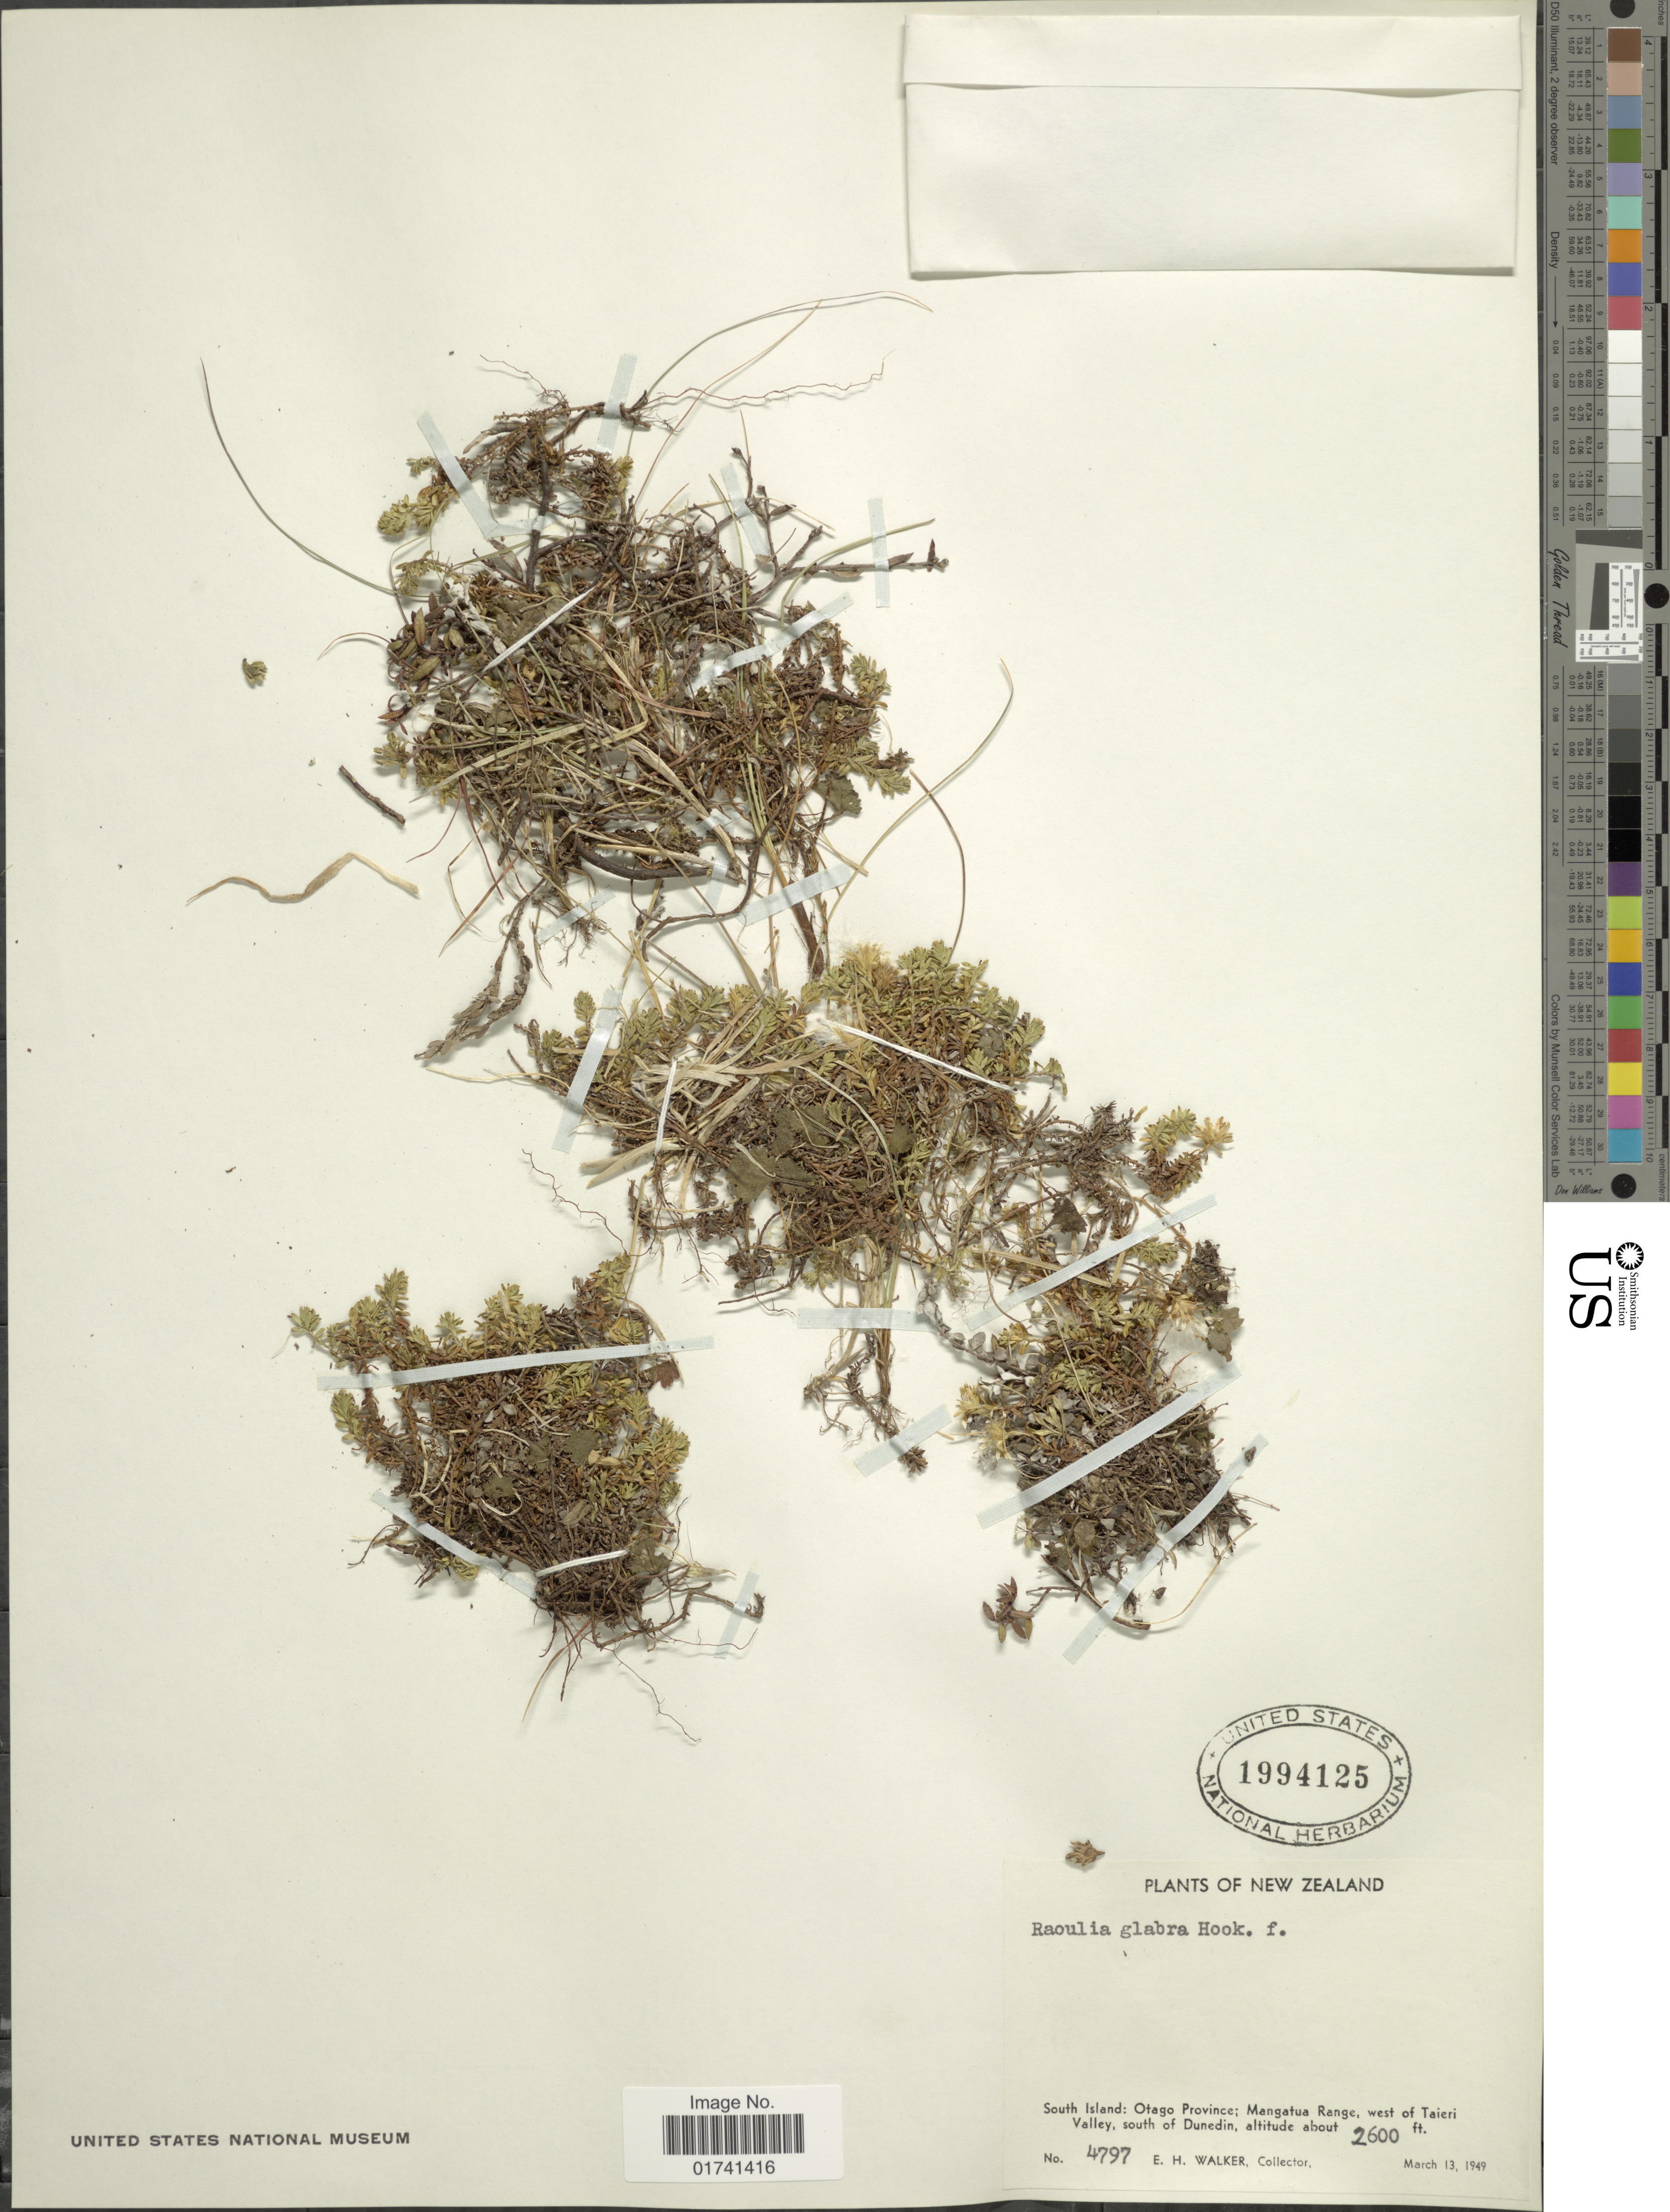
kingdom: Plantae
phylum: Tracheophyta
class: Magnoliopsida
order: Asterales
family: Asteraceae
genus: Raoulia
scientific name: Raoulia glabra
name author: Hook. f.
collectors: E. H. Walker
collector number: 4797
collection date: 1949-03-13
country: New Zealand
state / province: Otago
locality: South Island; Mangatua Range, west of Taieri Valley, south of Dunedin.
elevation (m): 792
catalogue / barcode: US 1994125